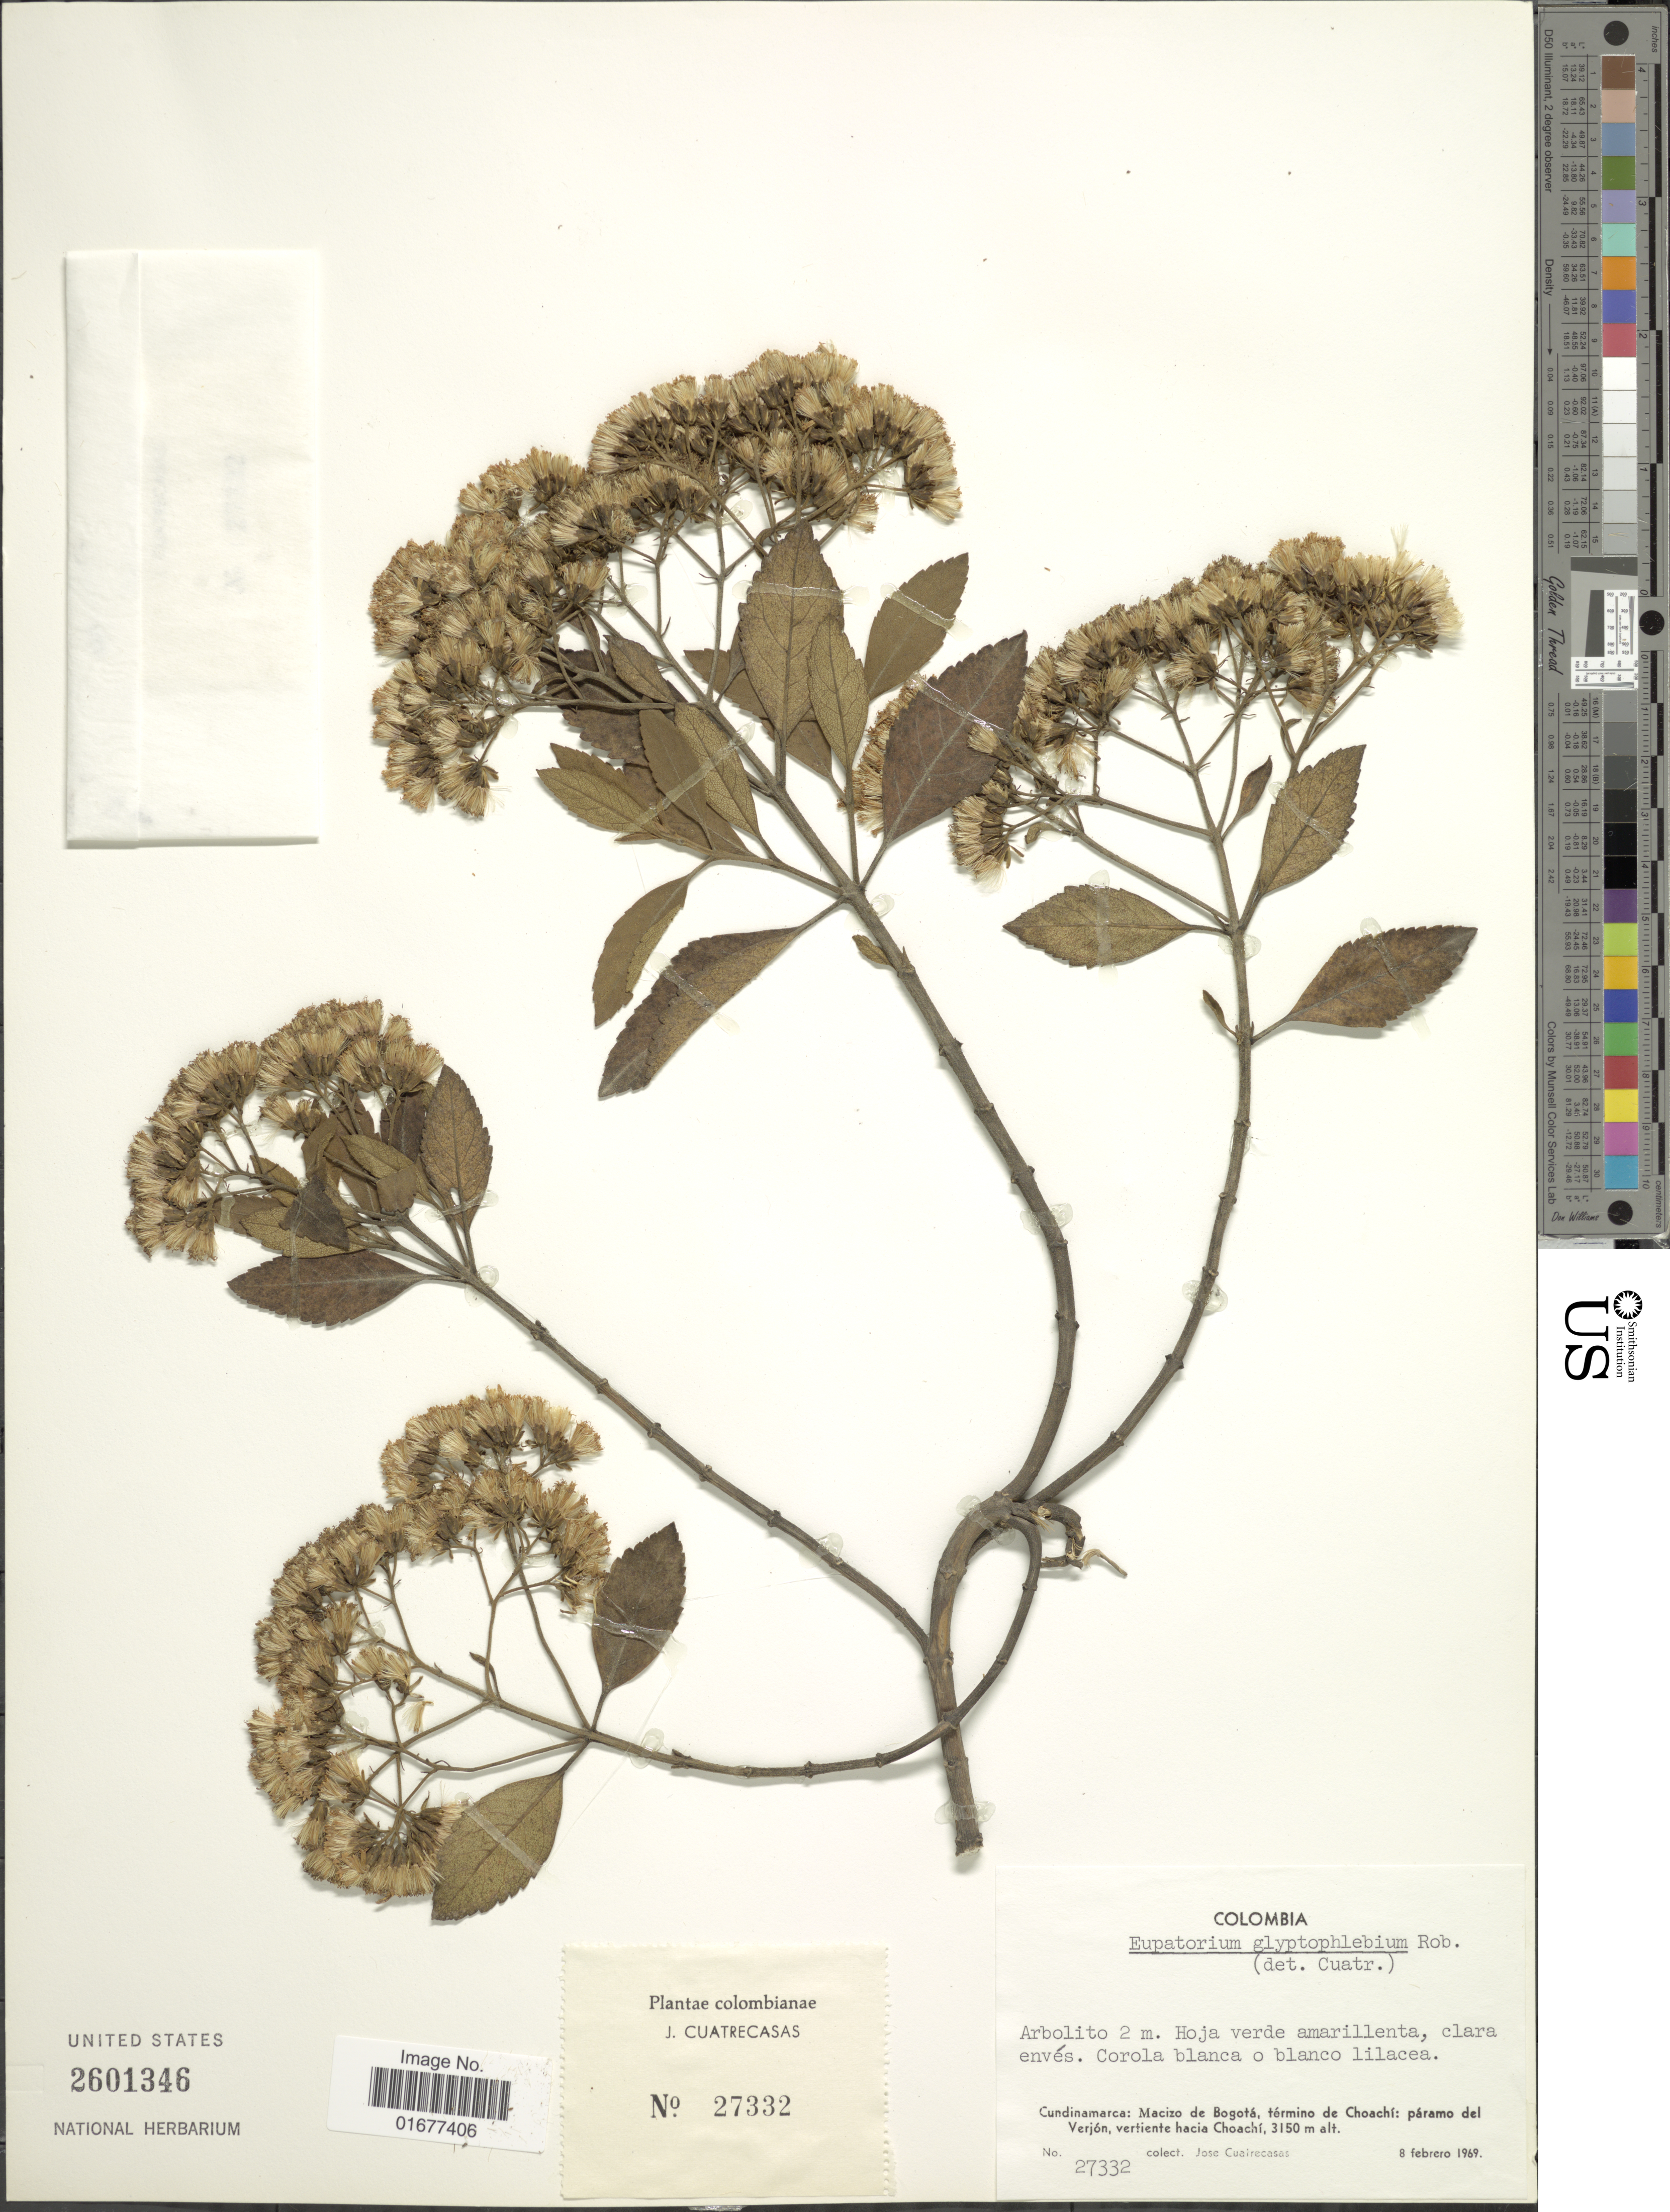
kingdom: Plantae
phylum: Tracheophyta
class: Magnoliopsida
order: Asterales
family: Asteraceae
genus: Ageratina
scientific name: Ageratina glyptophlebia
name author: (B.L. Rob.) R.M. King & H. Rob.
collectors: J. Cuatrecasas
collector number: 27332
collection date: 1969-02-08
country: Colombia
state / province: Cundinamarca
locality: Macizo de Bogota, termino de Choachi: paramo del Verjon, vertiente hacia Choachi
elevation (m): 3150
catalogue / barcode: US 2601346